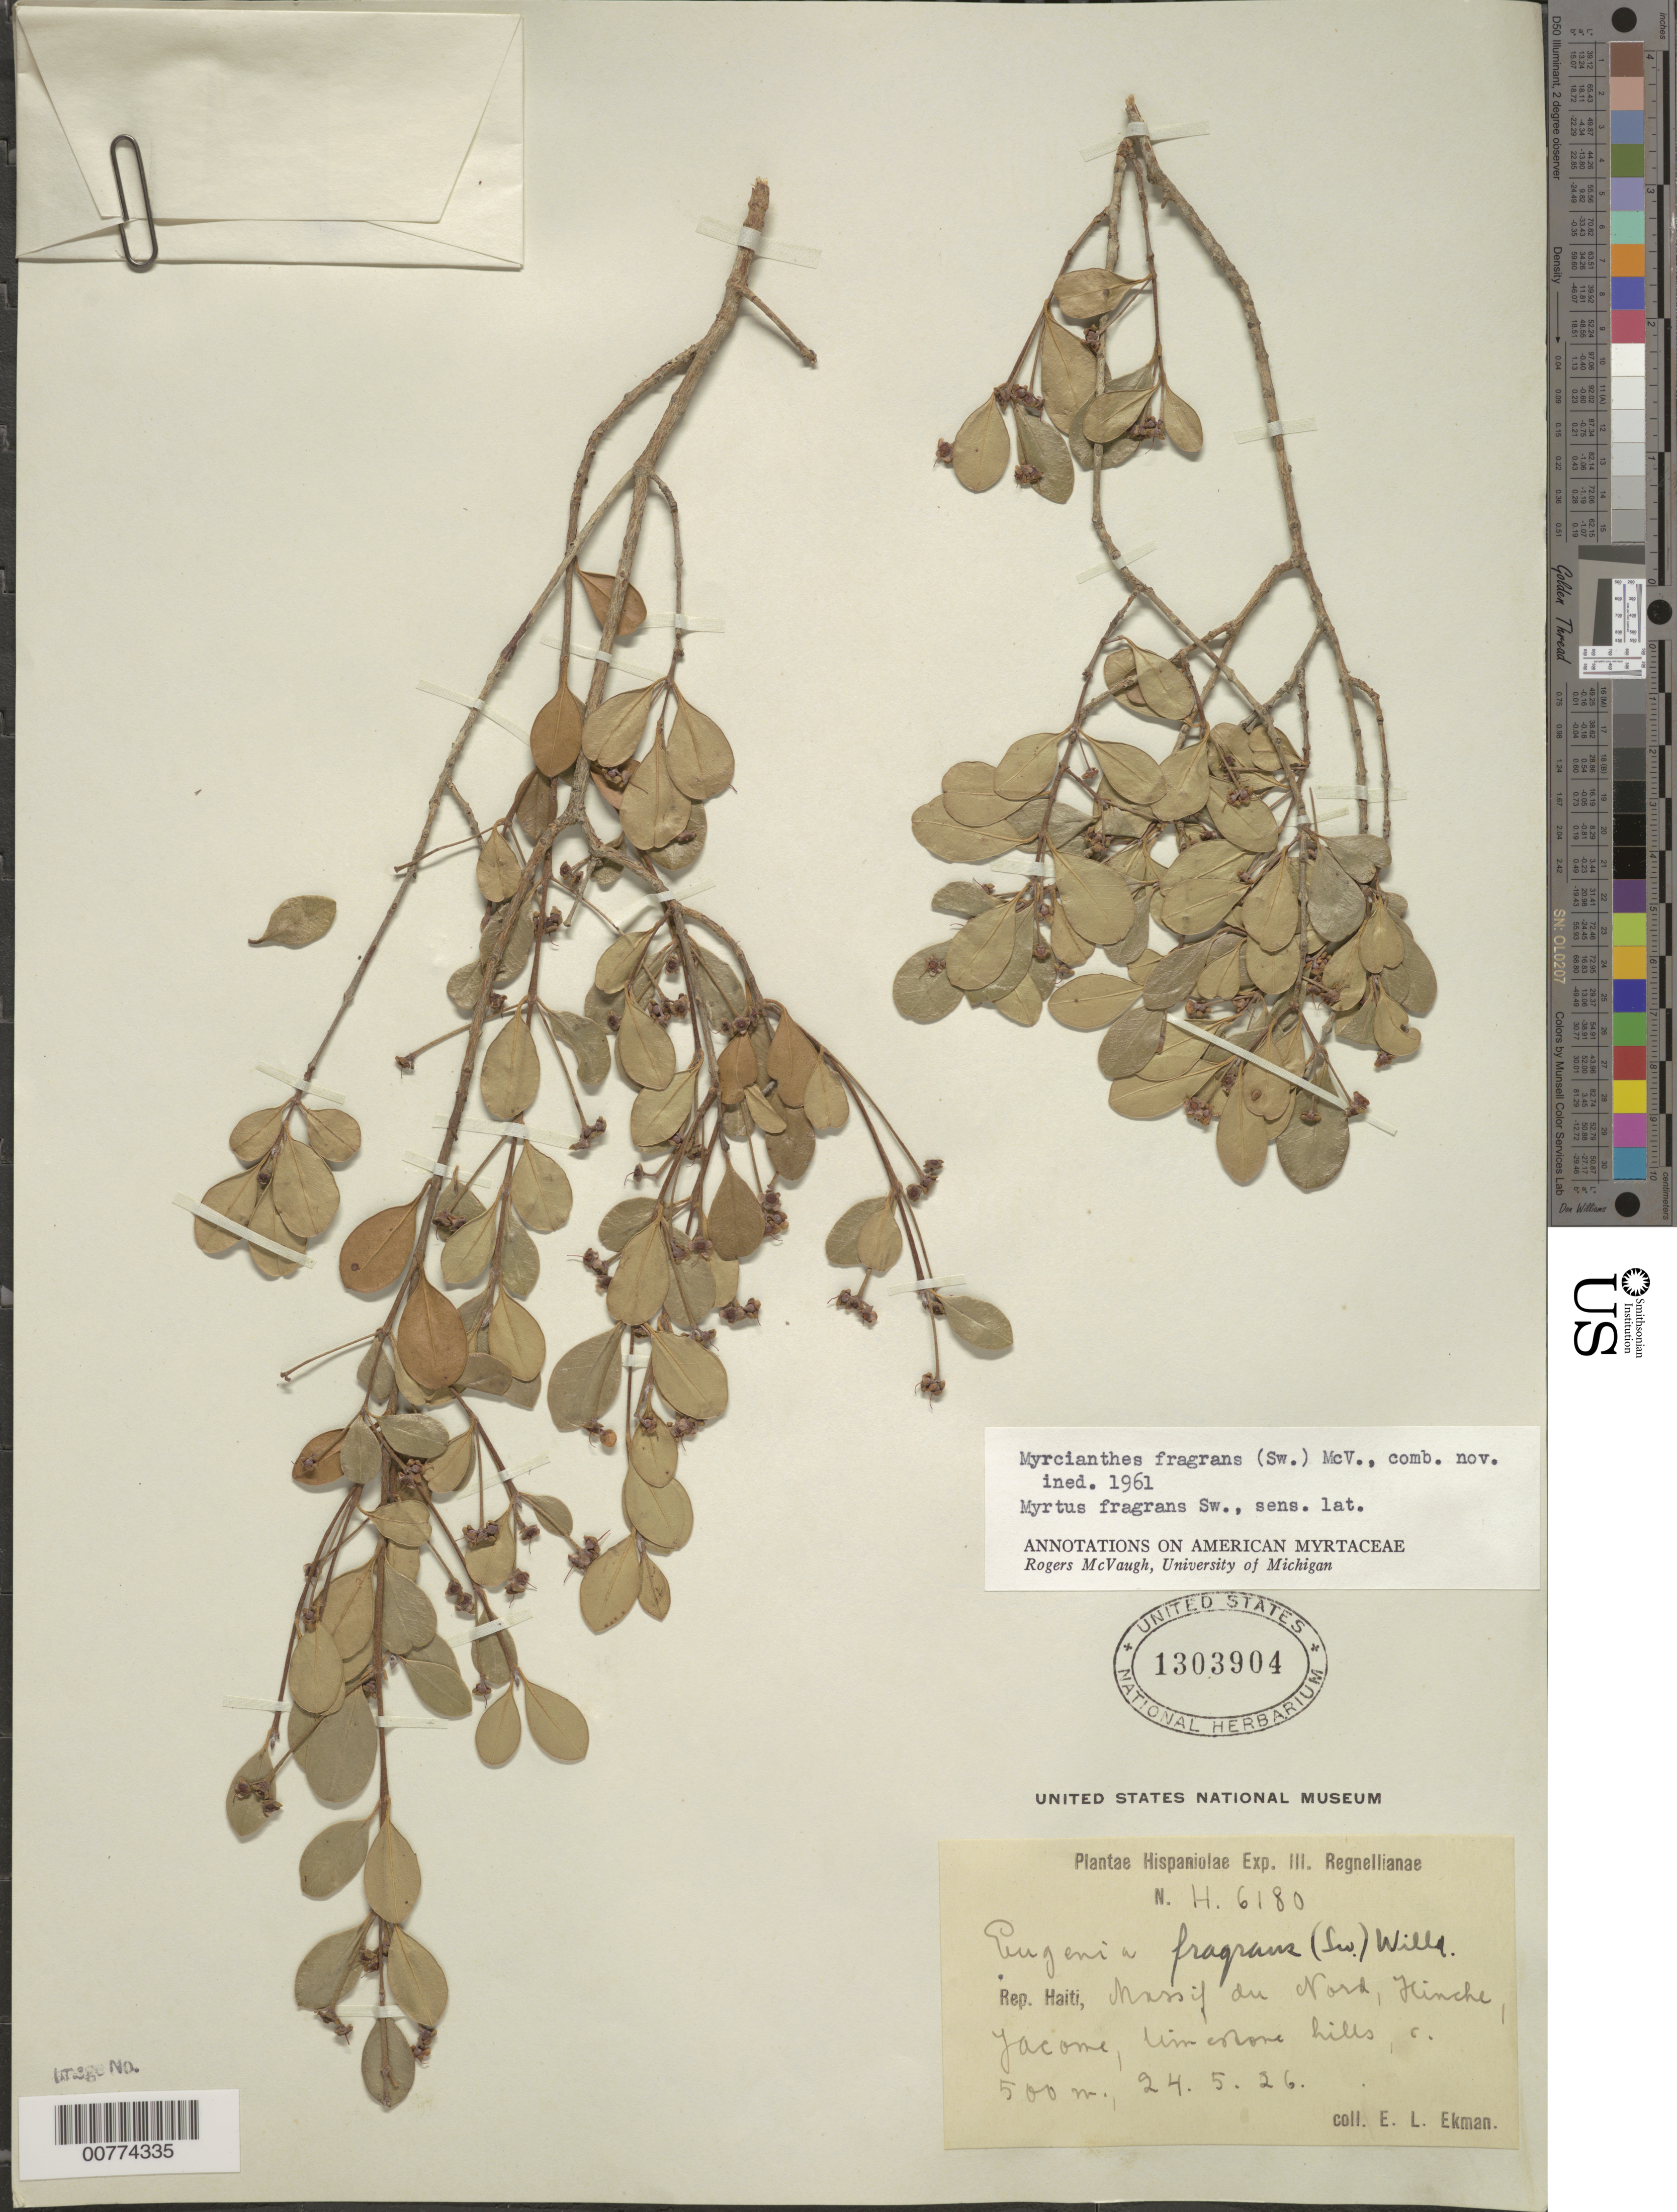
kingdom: Plantae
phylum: Tracheophyta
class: Magnoliopsida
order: Myrtales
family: Myrtaceae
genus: Myrcianthes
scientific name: Myrcianthes fragrans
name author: (Sw.) McVaugh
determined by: McVaugh, R.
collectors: E. L. Ekman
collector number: H 6180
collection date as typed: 24 May 1926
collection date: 1926-05-24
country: Haiti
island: Hispaniola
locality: Massif du Nord, Hinche, Jacome.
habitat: Limestone hills.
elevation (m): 500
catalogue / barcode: US 1303904